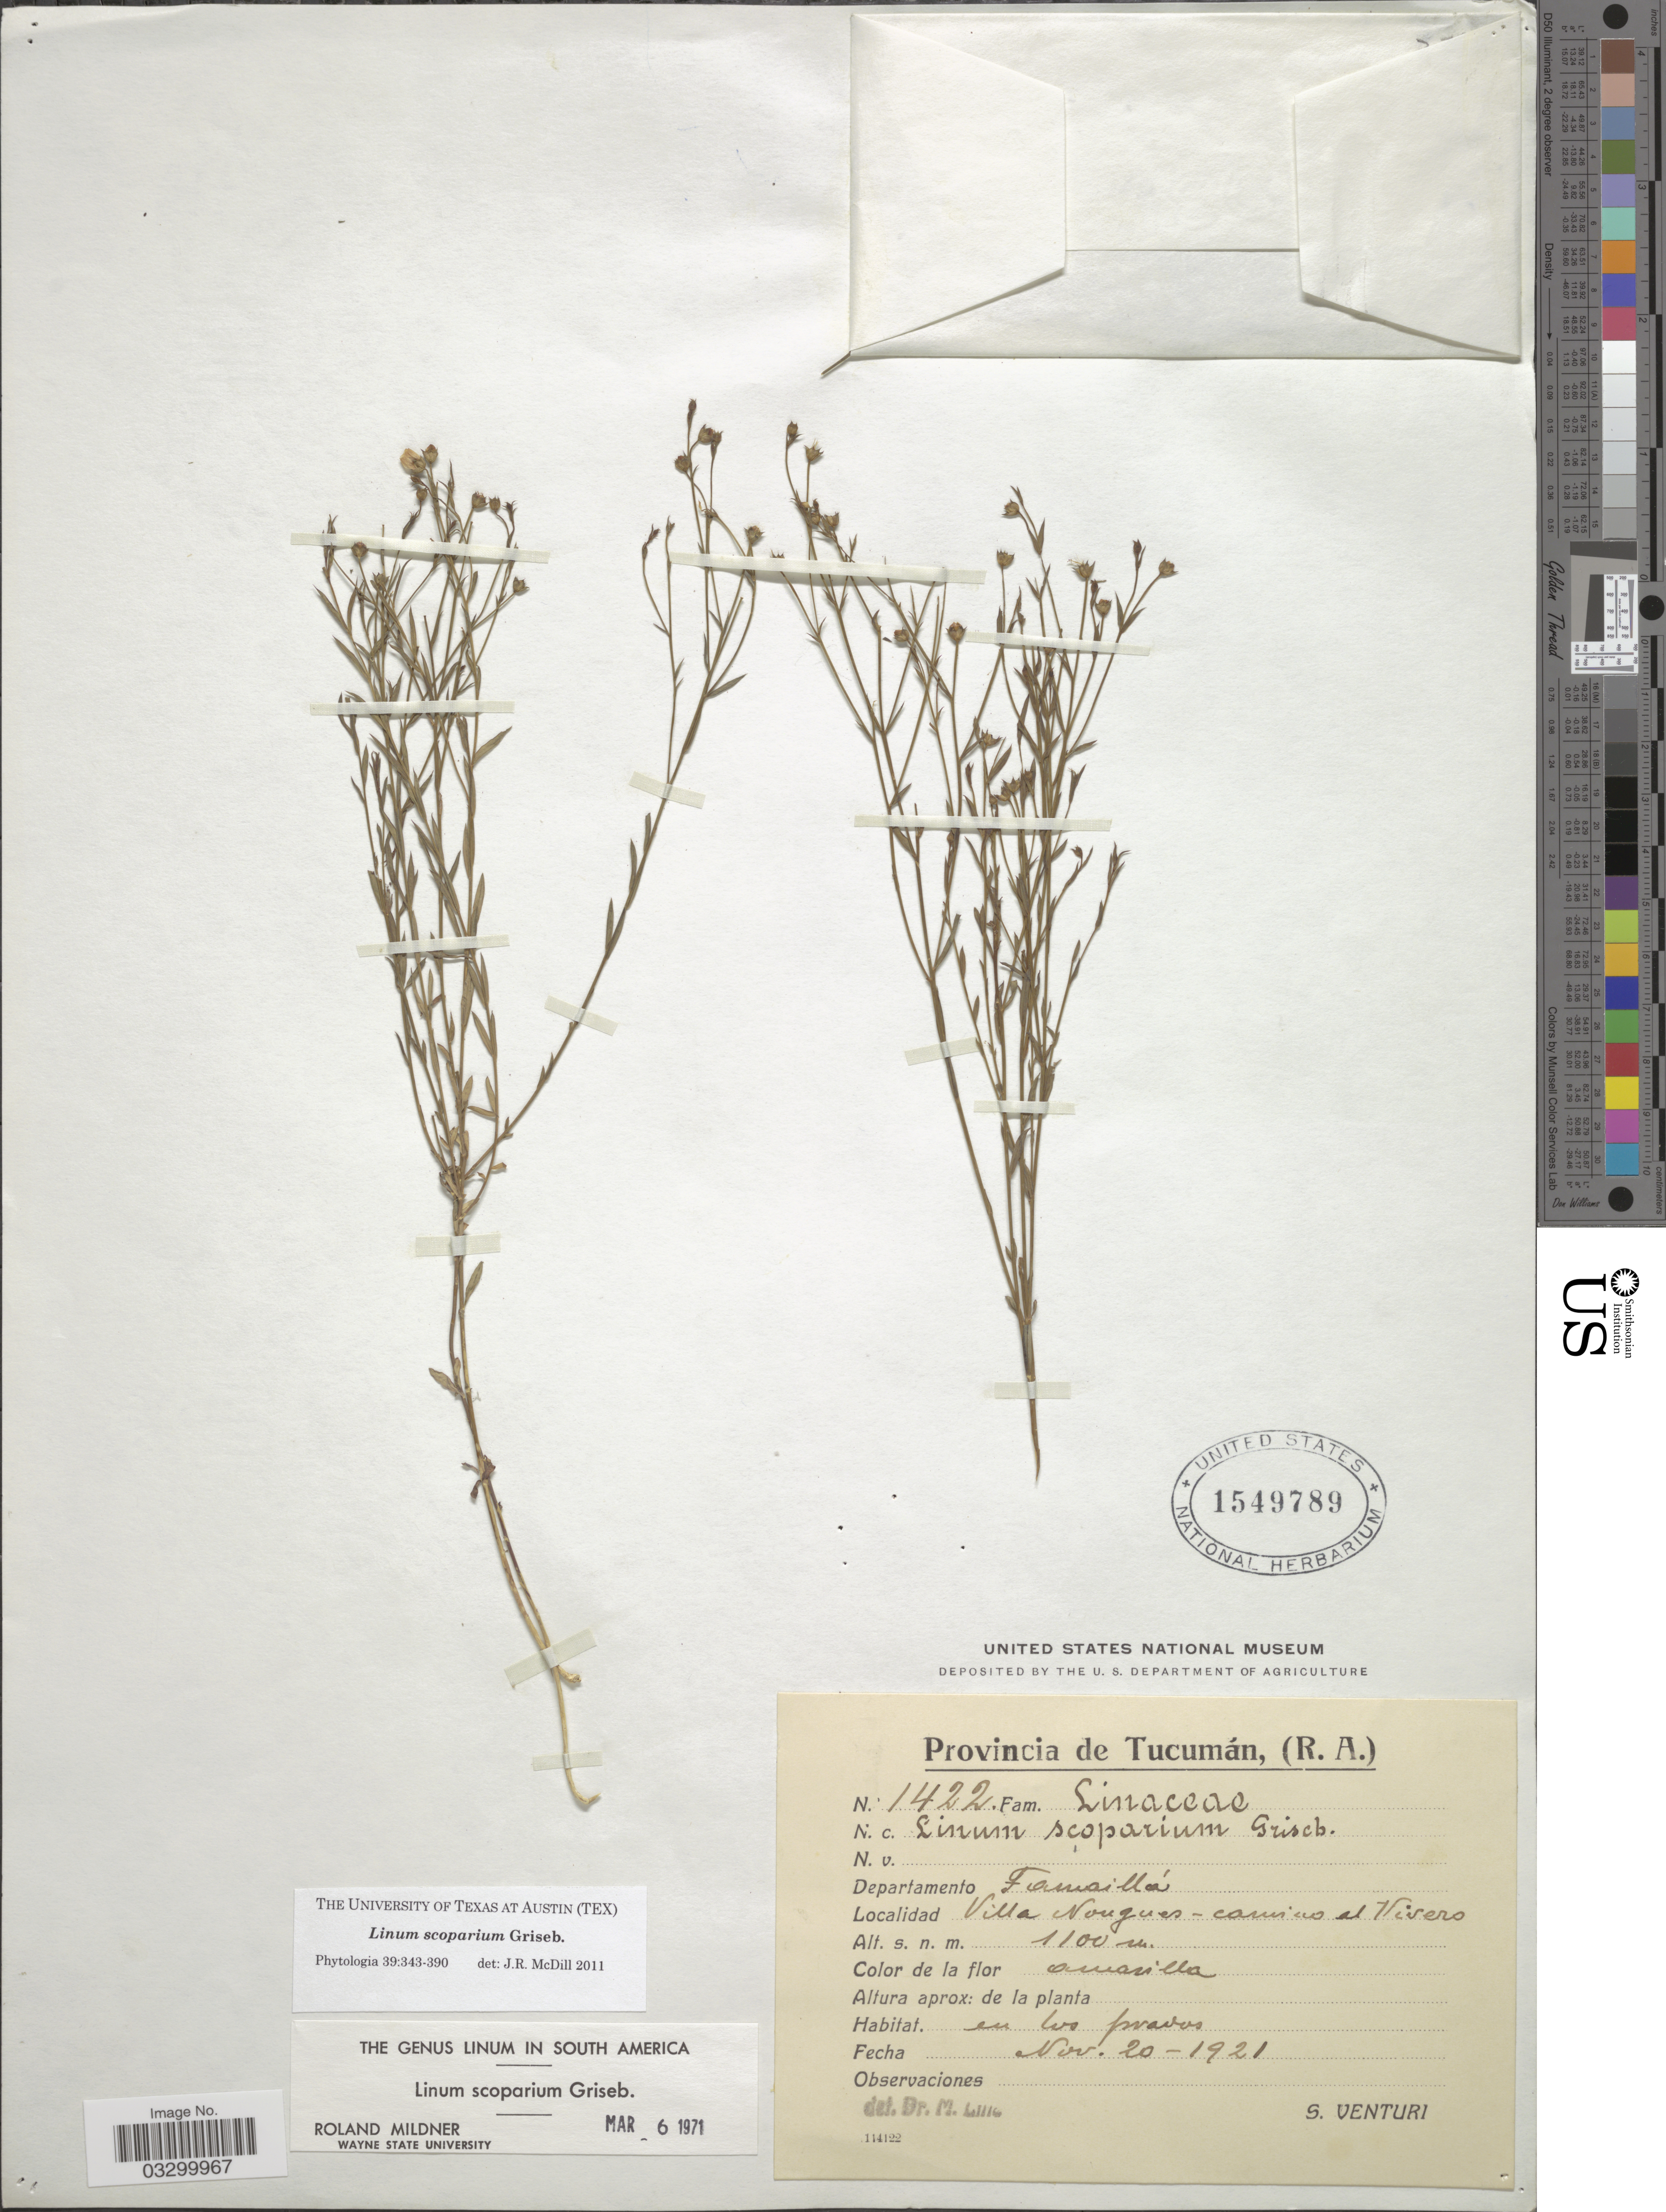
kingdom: Plantae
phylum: Tracheophyta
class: Magnoliopsida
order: Malpighiales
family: Linaceae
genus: Linum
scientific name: Linum scoparium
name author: Griseb.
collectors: S. Venturi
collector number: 1422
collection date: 1921-11-20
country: Argentina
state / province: Tucuman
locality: Provincia de Tucumán, (R.A.). Departamento Famaillá. Villa Nougues - camino el Vivero.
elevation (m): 1100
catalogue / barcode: US 1549789